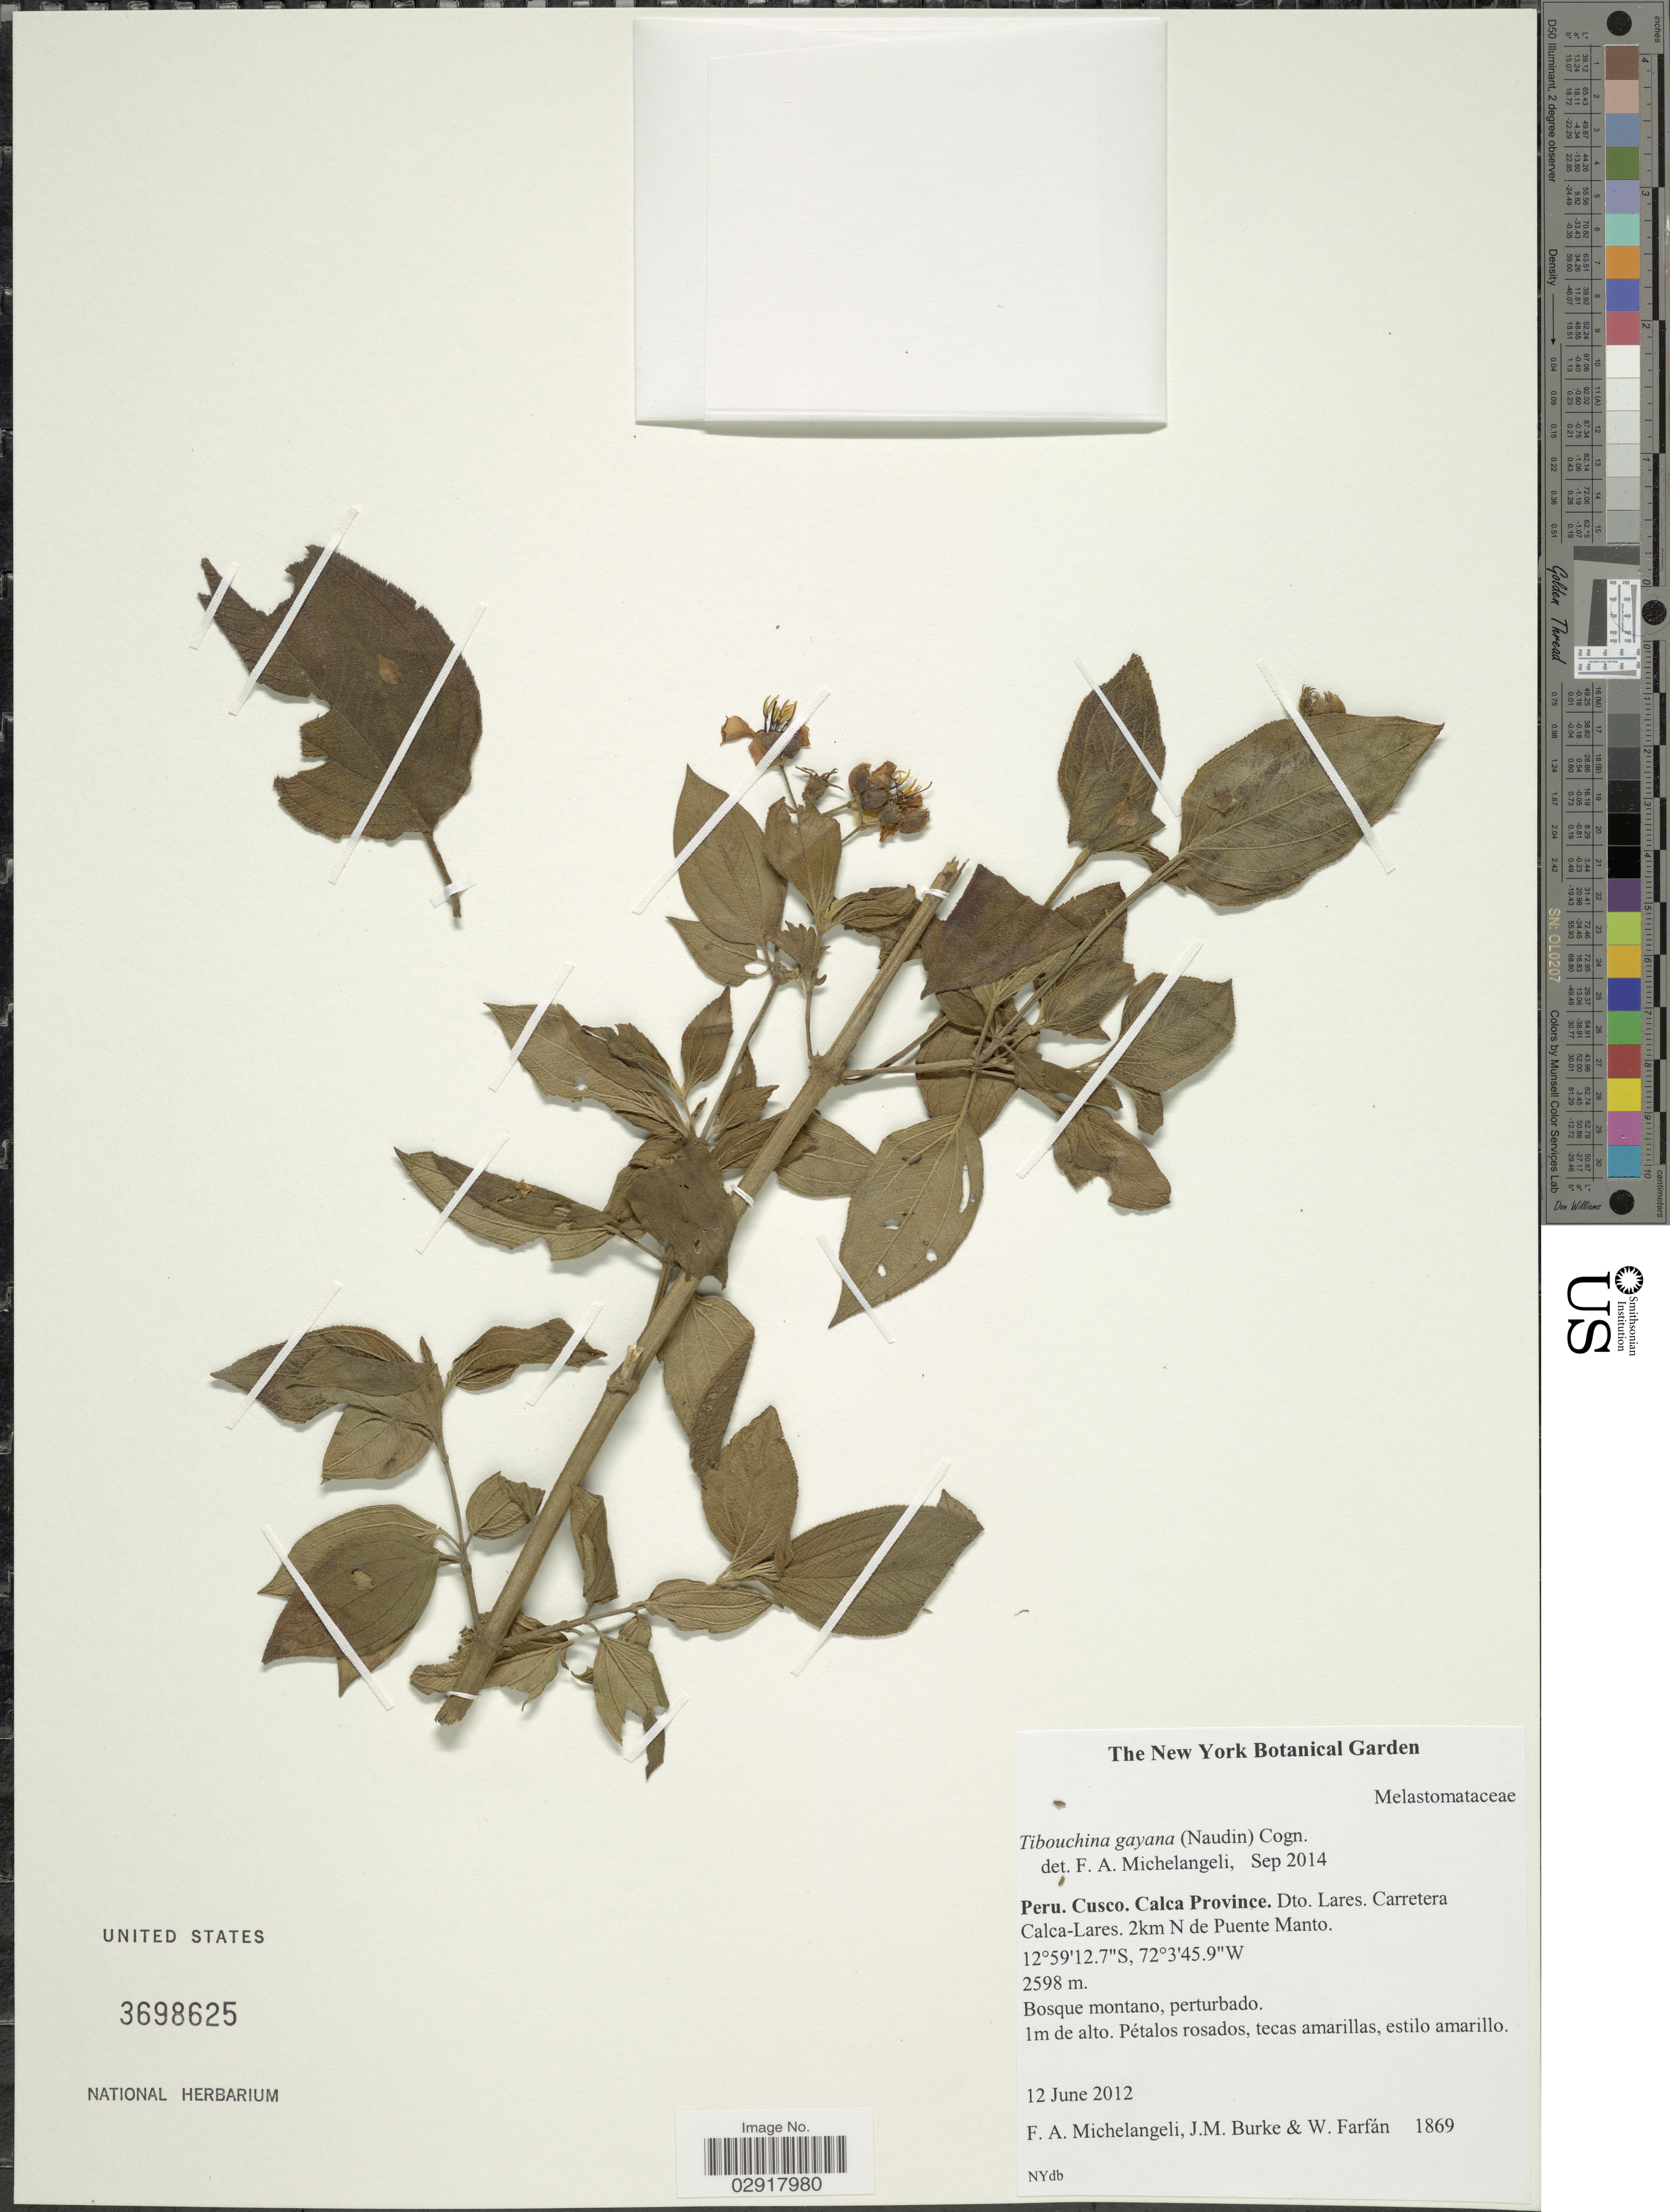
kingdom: Plantae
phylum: Tracheophyta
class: Magnoliopsida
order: Myrtales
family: Melastomataceae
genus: Chaetogastra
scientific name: Chaetogastra gayana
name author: (Naudin) P.J.F. Guim. & Michelang.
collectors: F. A. Michelangeli, Jac. M. Burke & W. Farfán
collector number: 1869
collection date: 2012-06-12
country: Peru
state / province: Cusco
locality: Cusco. Calca Province. Dto. Lares. Carretera Calca-Lares. 2km N de Puente Manto.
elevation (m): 2598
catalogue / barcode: US 3698625